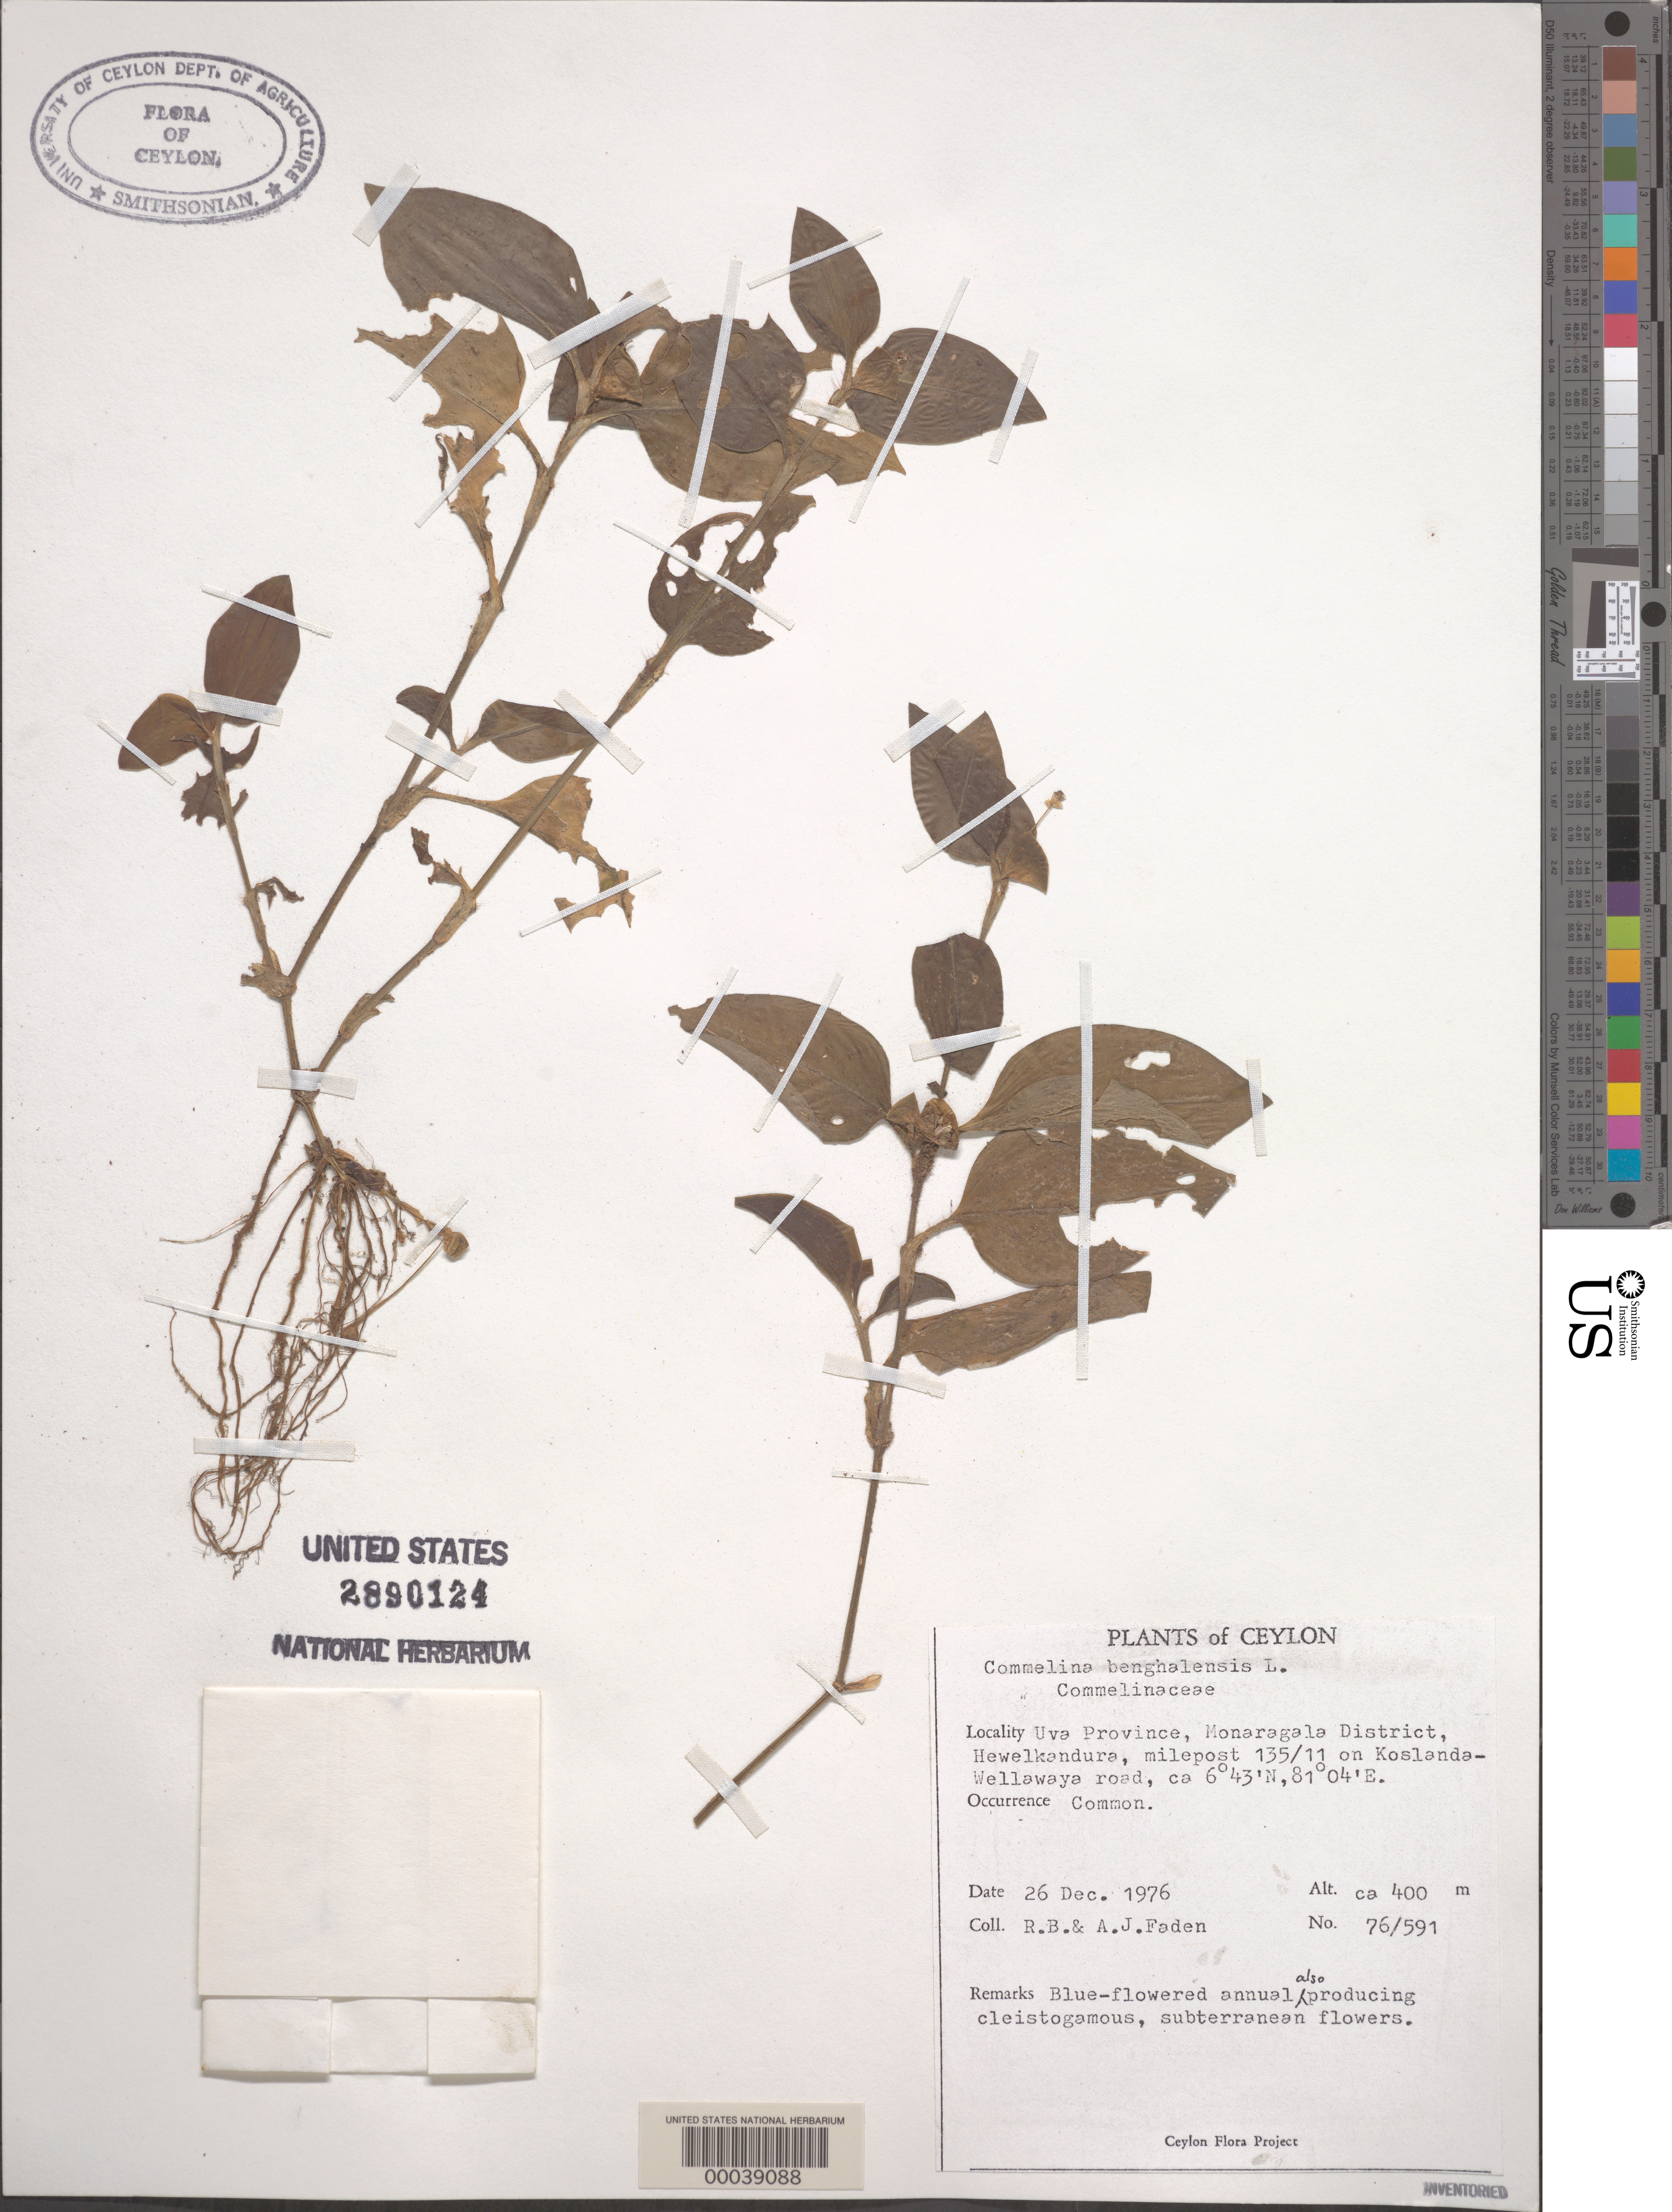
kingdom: Plantae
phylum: Tracheophyta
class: Liliopsida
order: Commelinales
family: Commelinaceae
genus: Commelina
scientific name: Commelina benghalensis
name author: L.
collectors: R. B. Faden & A. J. Faden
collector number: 76/591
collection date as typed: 26 Dec 1976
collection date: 1976-12-26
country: Sri Lanka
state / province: Uva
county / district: Monaragala Dist.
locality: Hewelkandura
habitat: Roadside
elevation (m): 400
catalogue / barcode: US 2890124